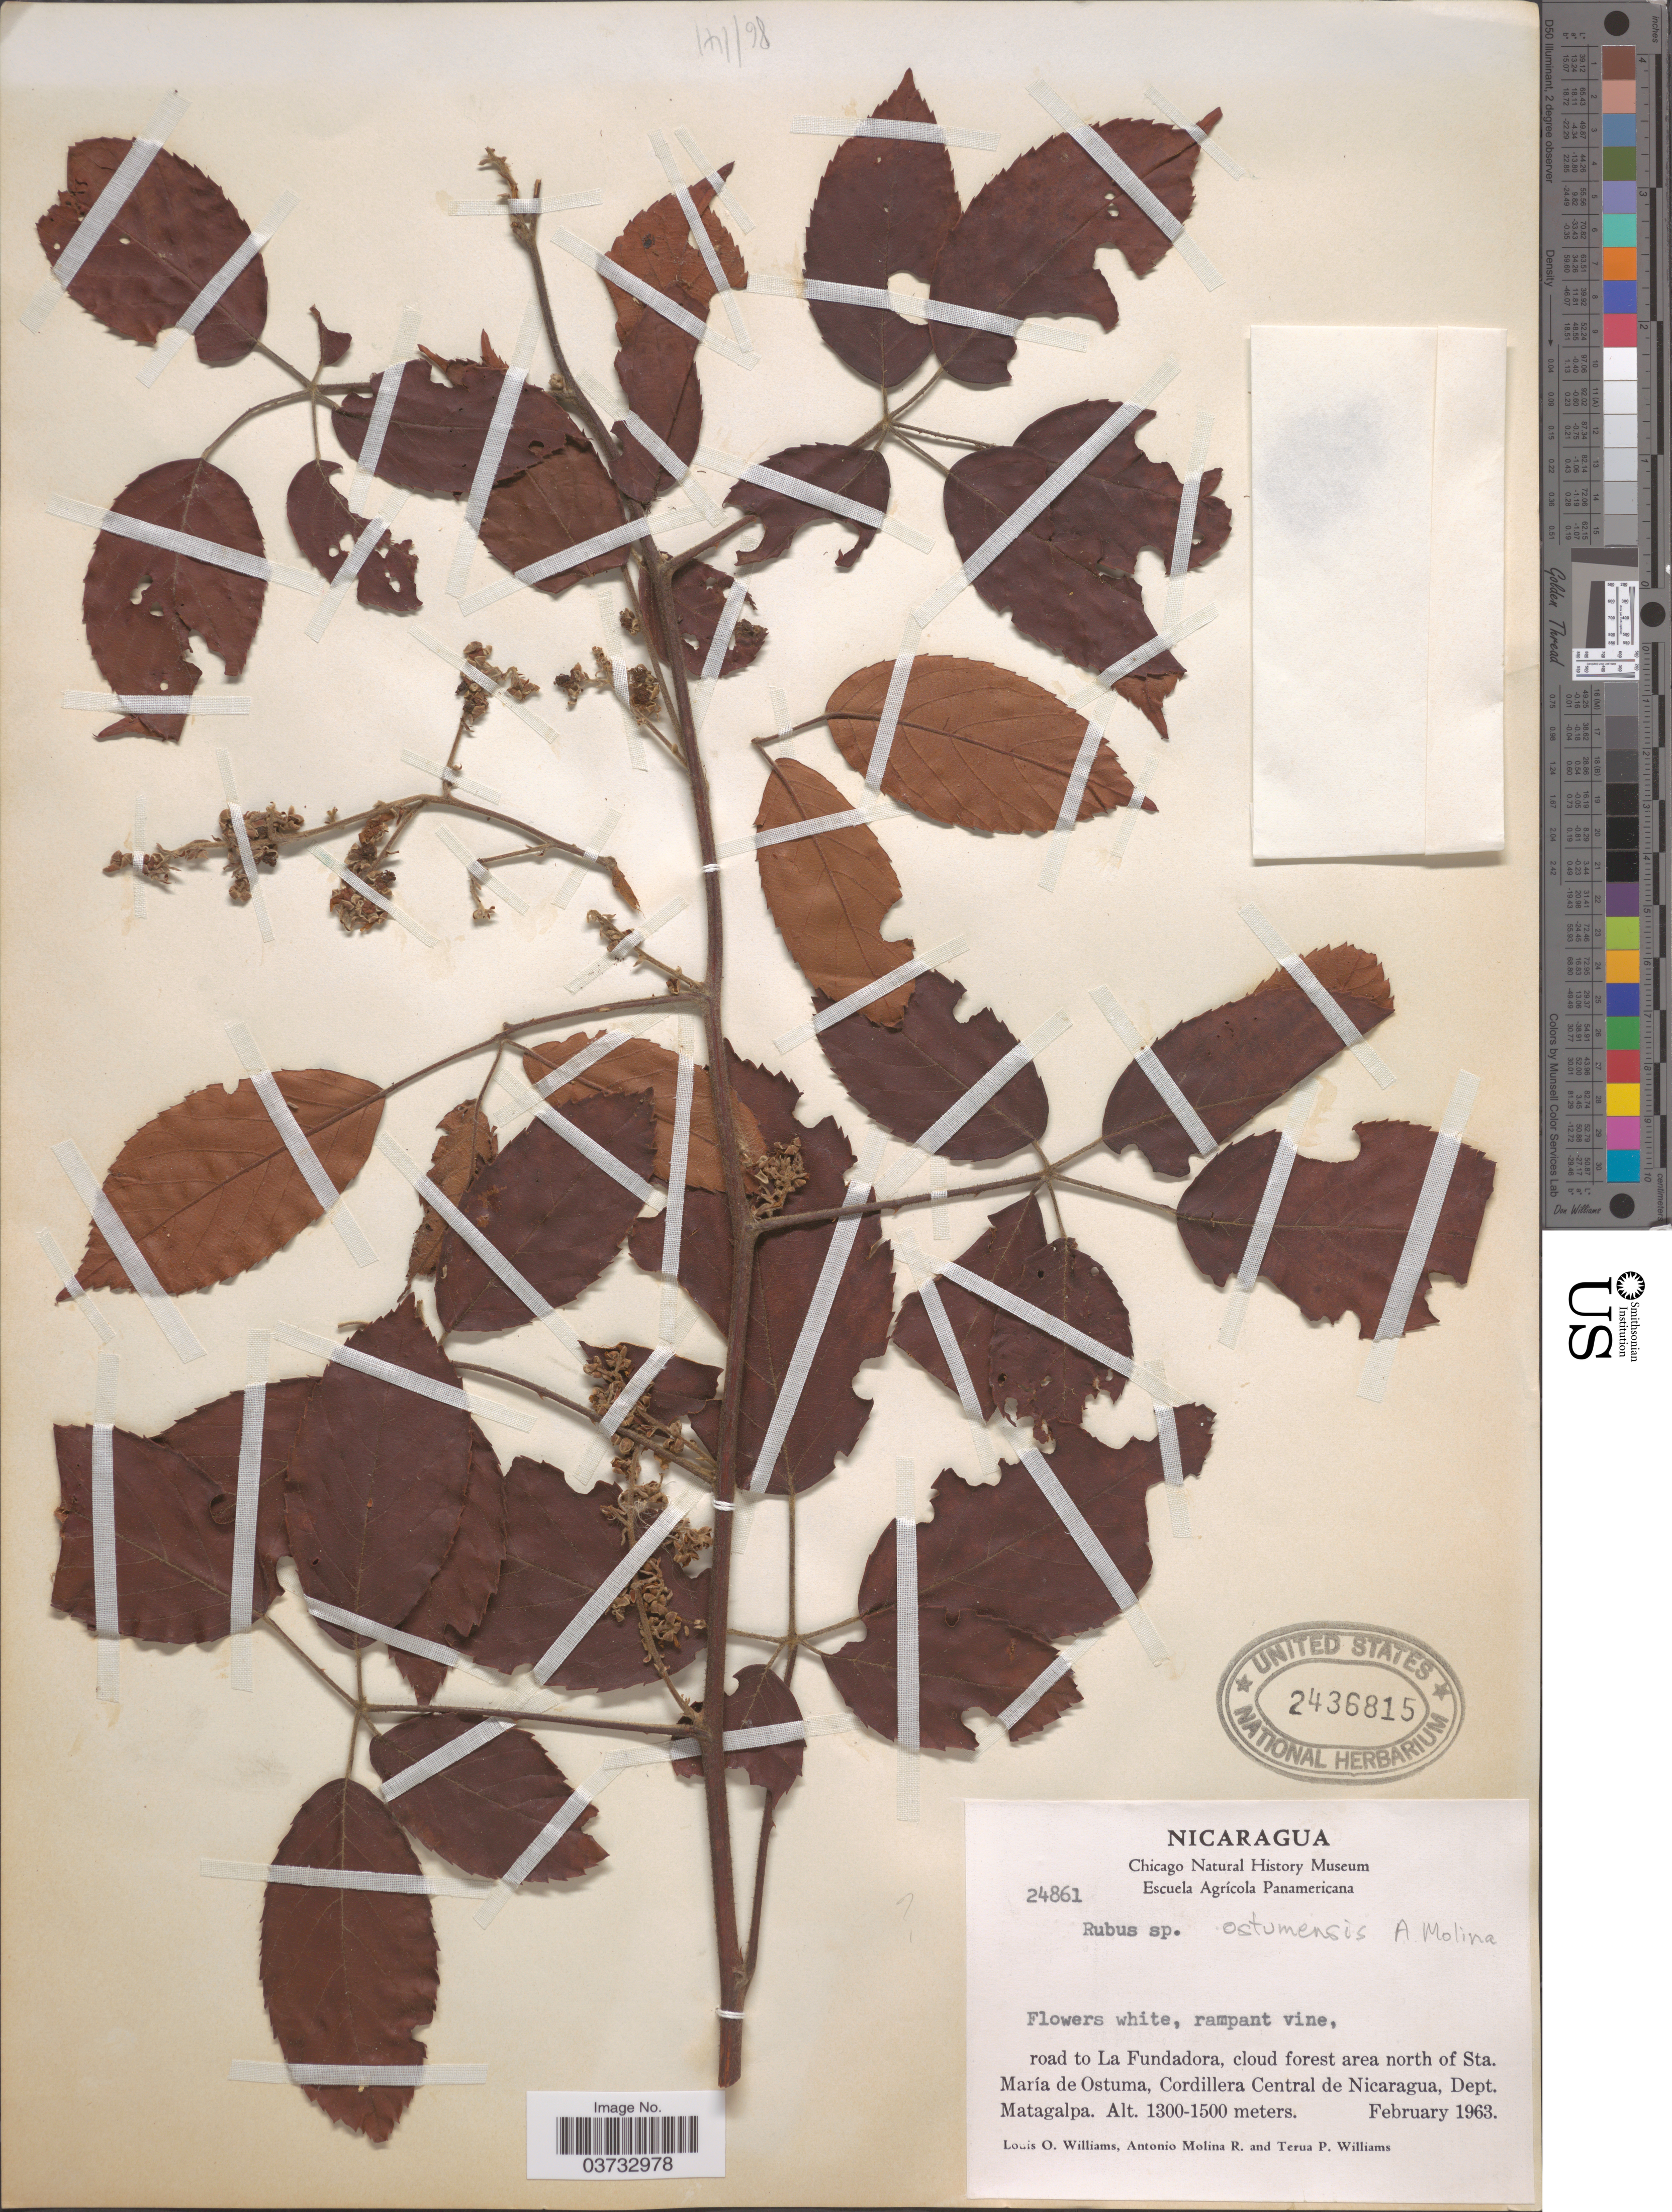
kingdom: Plantae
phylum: Tracheophyta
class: Magnoliopsida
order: Rosales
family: Rosaceae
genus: Rubus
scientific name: Rubus ostumensis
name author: Ant. Molina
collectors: L. O. Williams, A. Molina R. & T. Williams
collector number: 24861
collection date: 1963-02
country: Nicaragua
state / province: Matagalpa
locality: Road to La Fundadora, cloud forest area north of Sta. María de Ostuma, Cordillera Central de Nicaragua, Dept. Matagalpa.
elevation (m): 1300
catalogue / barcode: US 2436815